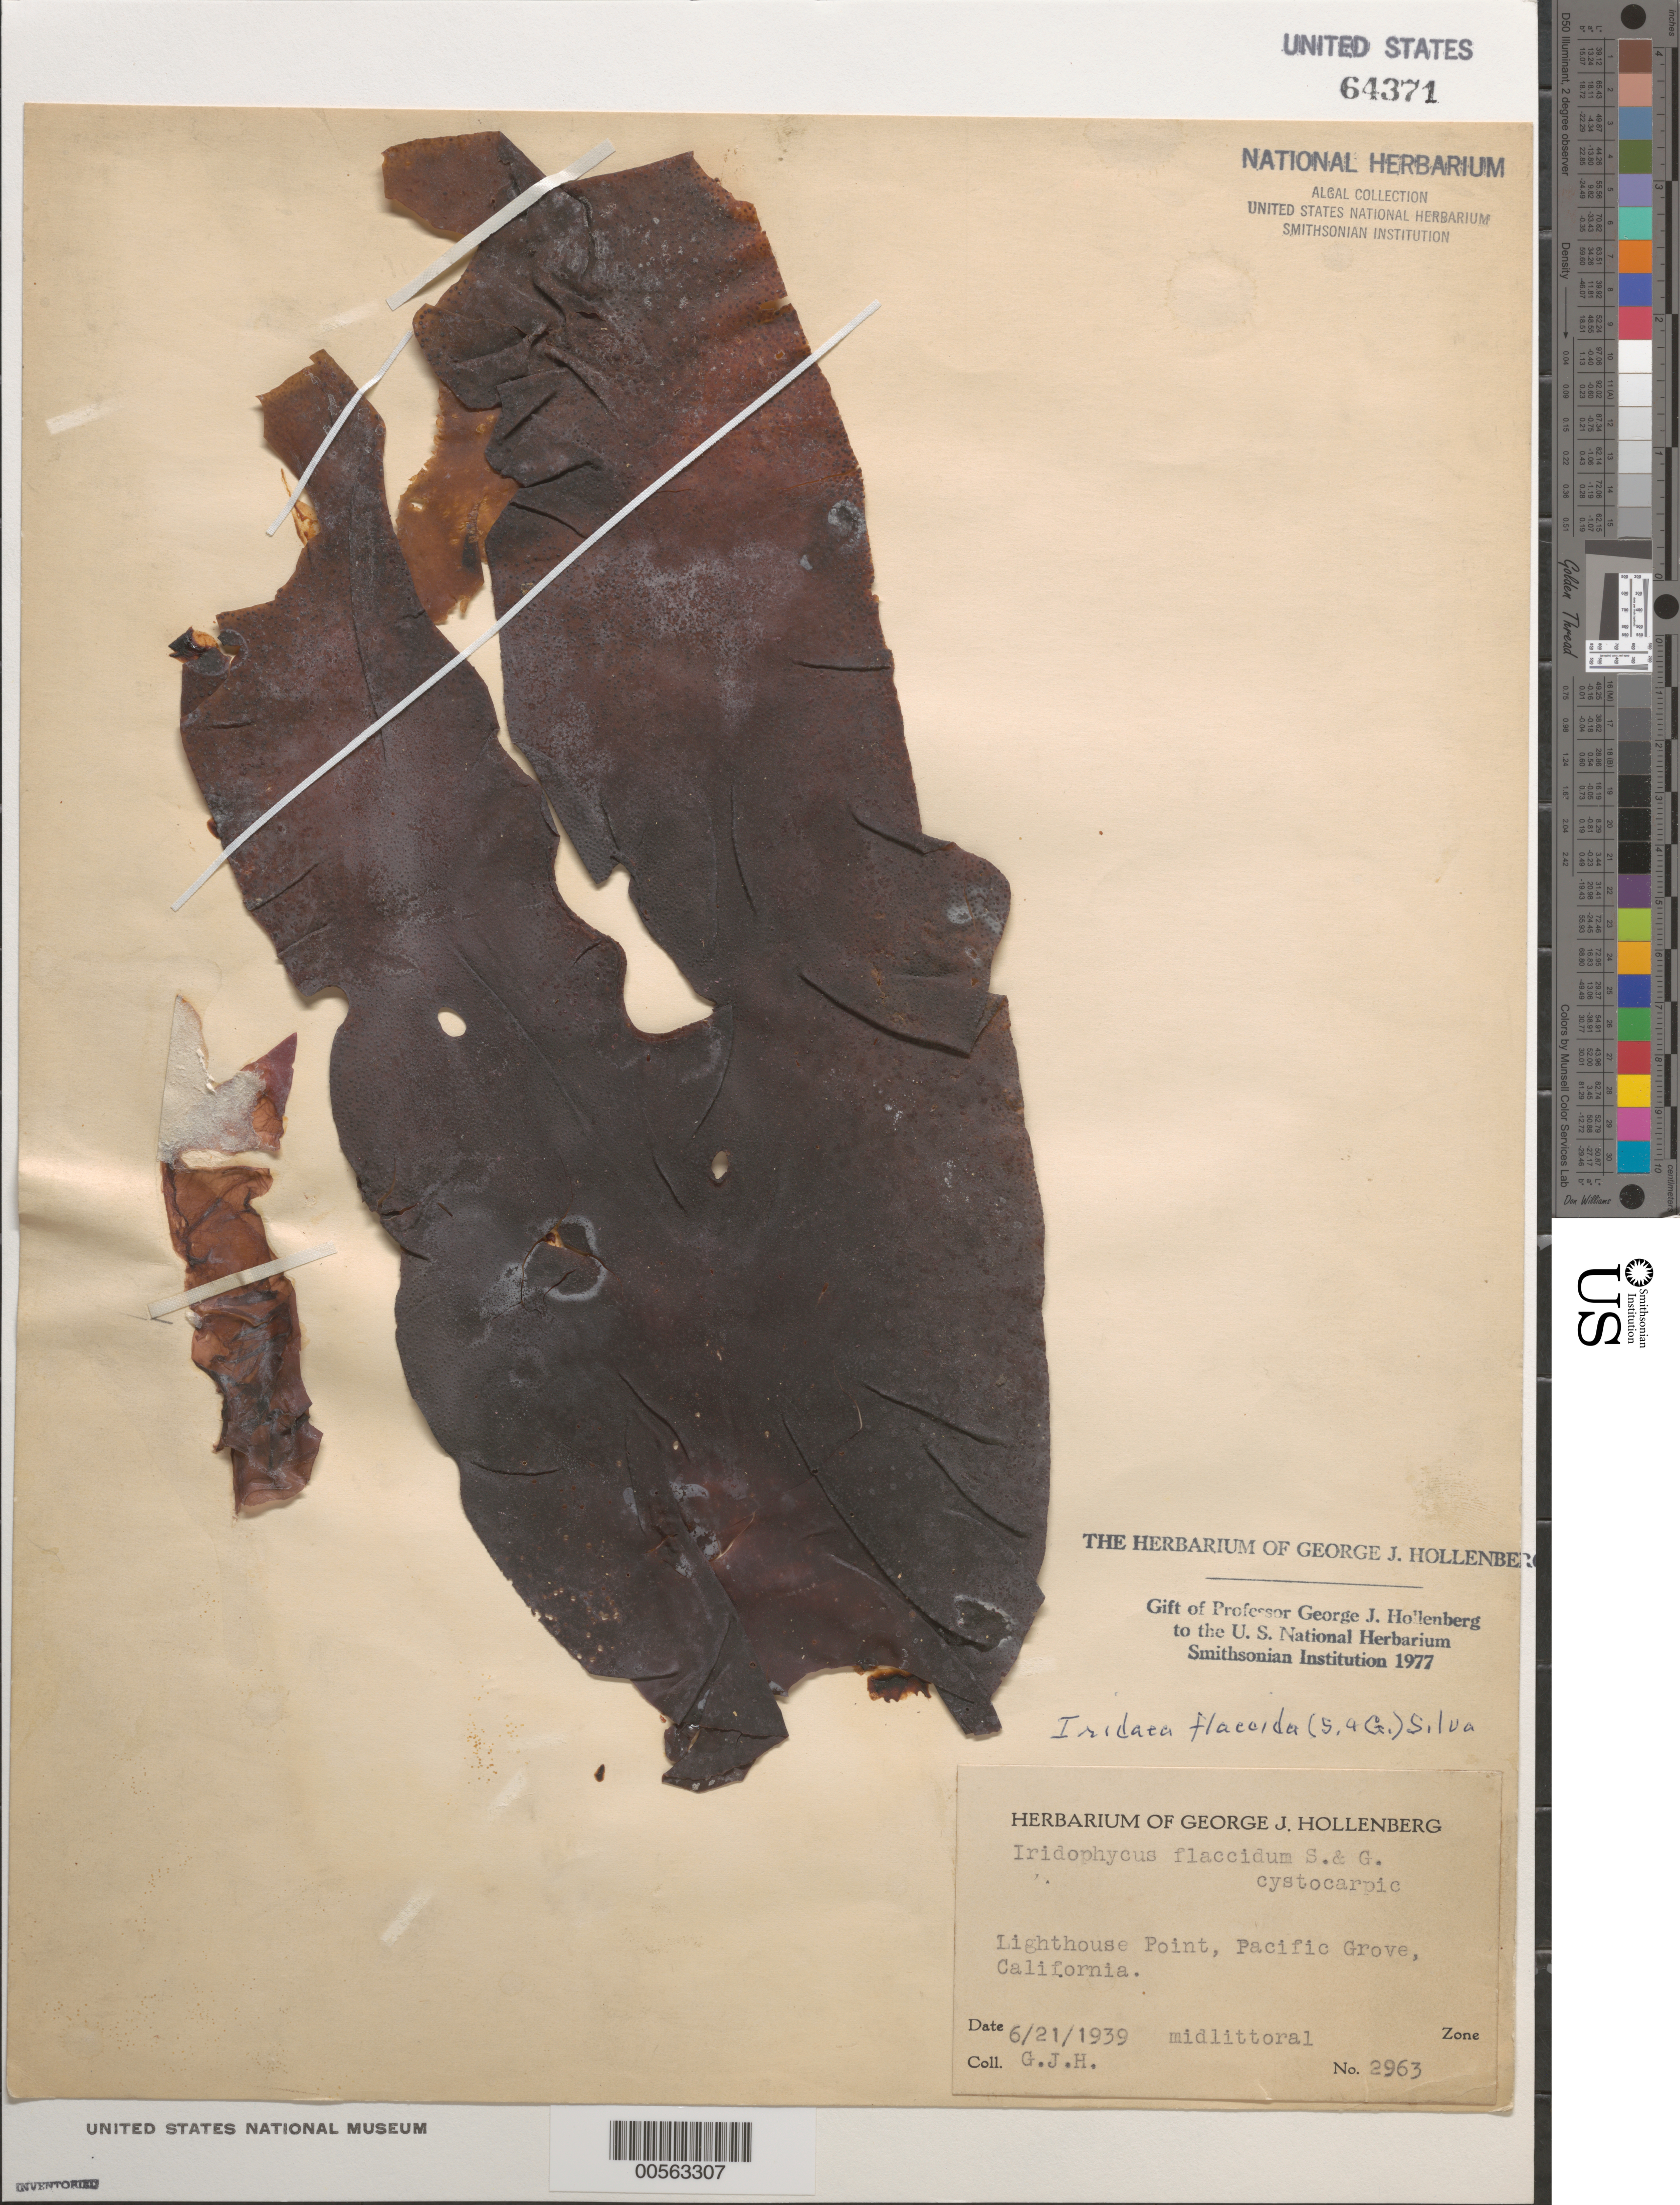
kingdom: Plantae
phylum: Rhodophyta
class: Florideophyceae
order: Gigartinales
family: Gigartinaceae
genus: Mazzaella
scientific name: Mazzaella flaccida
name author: (Setchell & N.L. Gardner) Fredericq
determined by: Algae name updating Project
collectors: G. Hollenberg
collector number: GJH 2963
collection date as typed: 21 Jun 1939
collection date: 1939-06-21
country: United States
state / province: California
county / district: Monterey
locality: Lighthouse Point, Pacific Grove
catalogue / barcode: US 64371